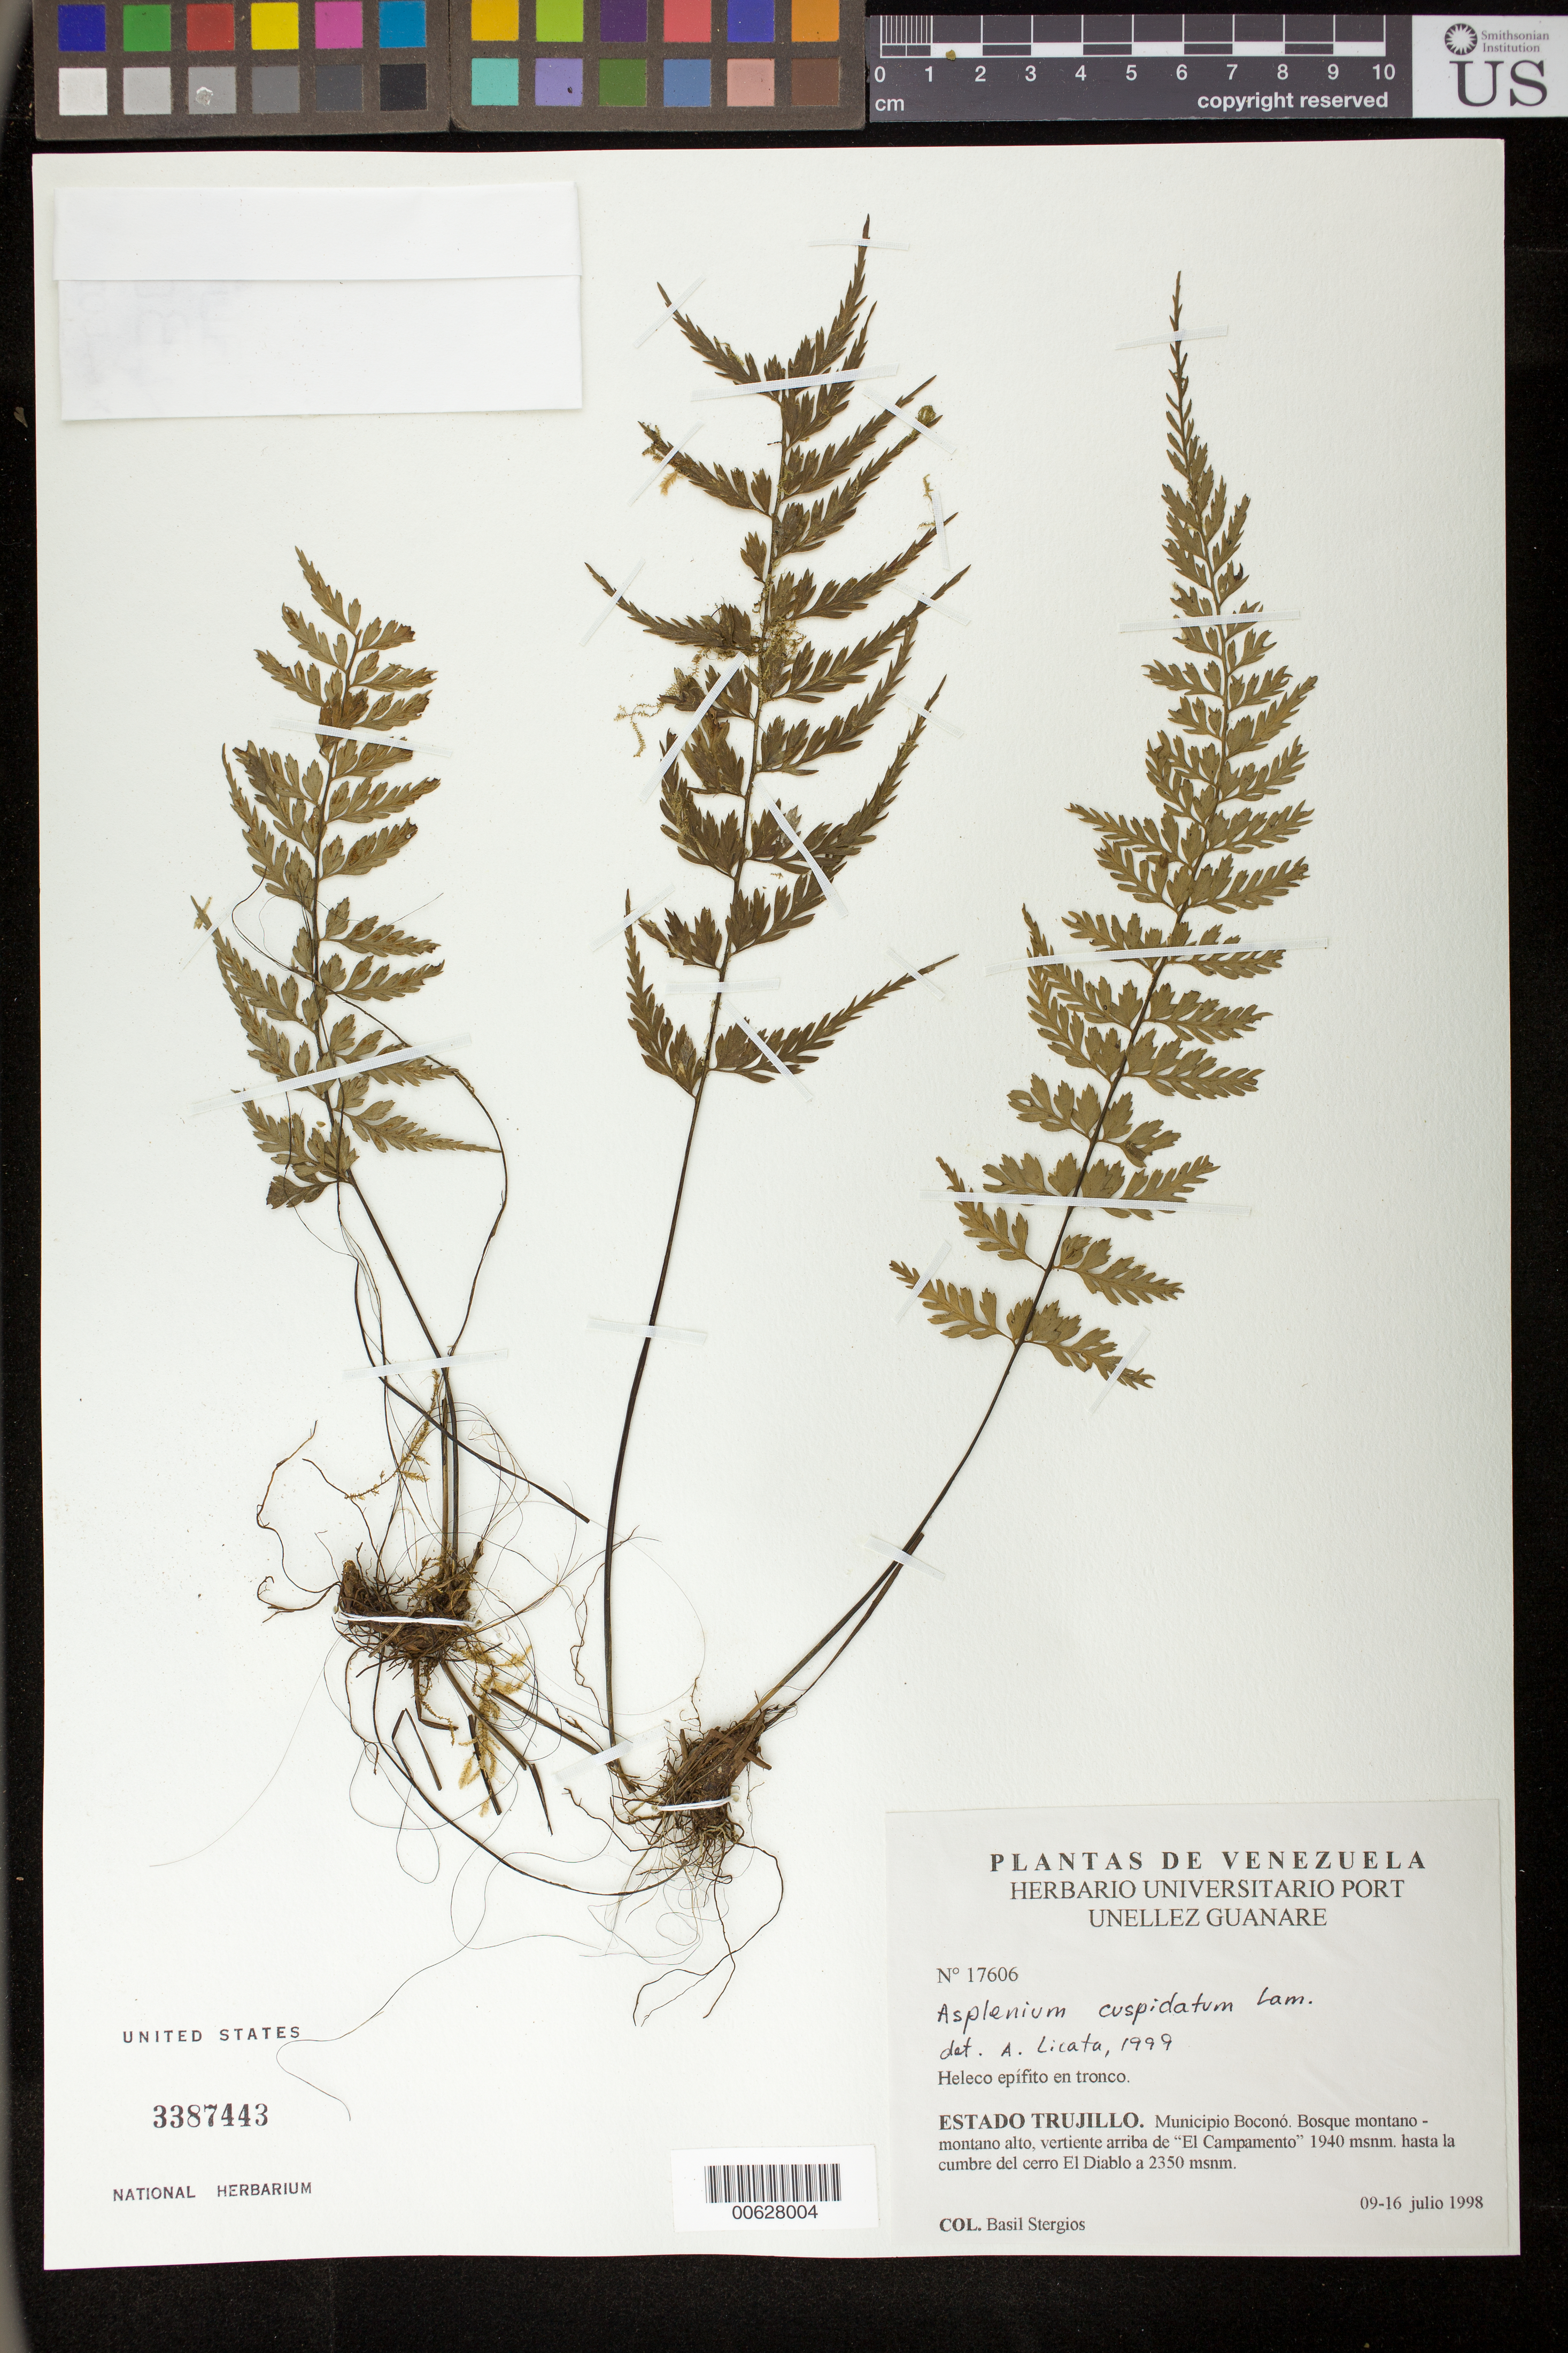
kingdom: Plantae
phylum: Tracheophyta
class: Polypodiopsida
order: Polypodiales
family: Aspleniaceae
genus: Asplenium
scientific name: Asplenium cuspidatum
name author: Lam.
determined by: Licata, A., (PORT), Univ. Nac. Exp. de los Llanos Ezequiel Zamora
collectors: B. G. Stergios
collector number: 17606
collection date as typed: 09 Jul 1998 to 16 Jul 1998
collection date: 1998-07-09/1998-07-16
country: Venezuela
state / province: Trujillo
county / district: Boconó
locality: Vertiente arriba de El Campamento 1940 m hasta la cumbre del cerro El Diablo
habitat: Bosque mantano - montano alto.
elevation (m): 1940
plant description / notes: PORT, UC, US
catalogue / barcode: US 3387443